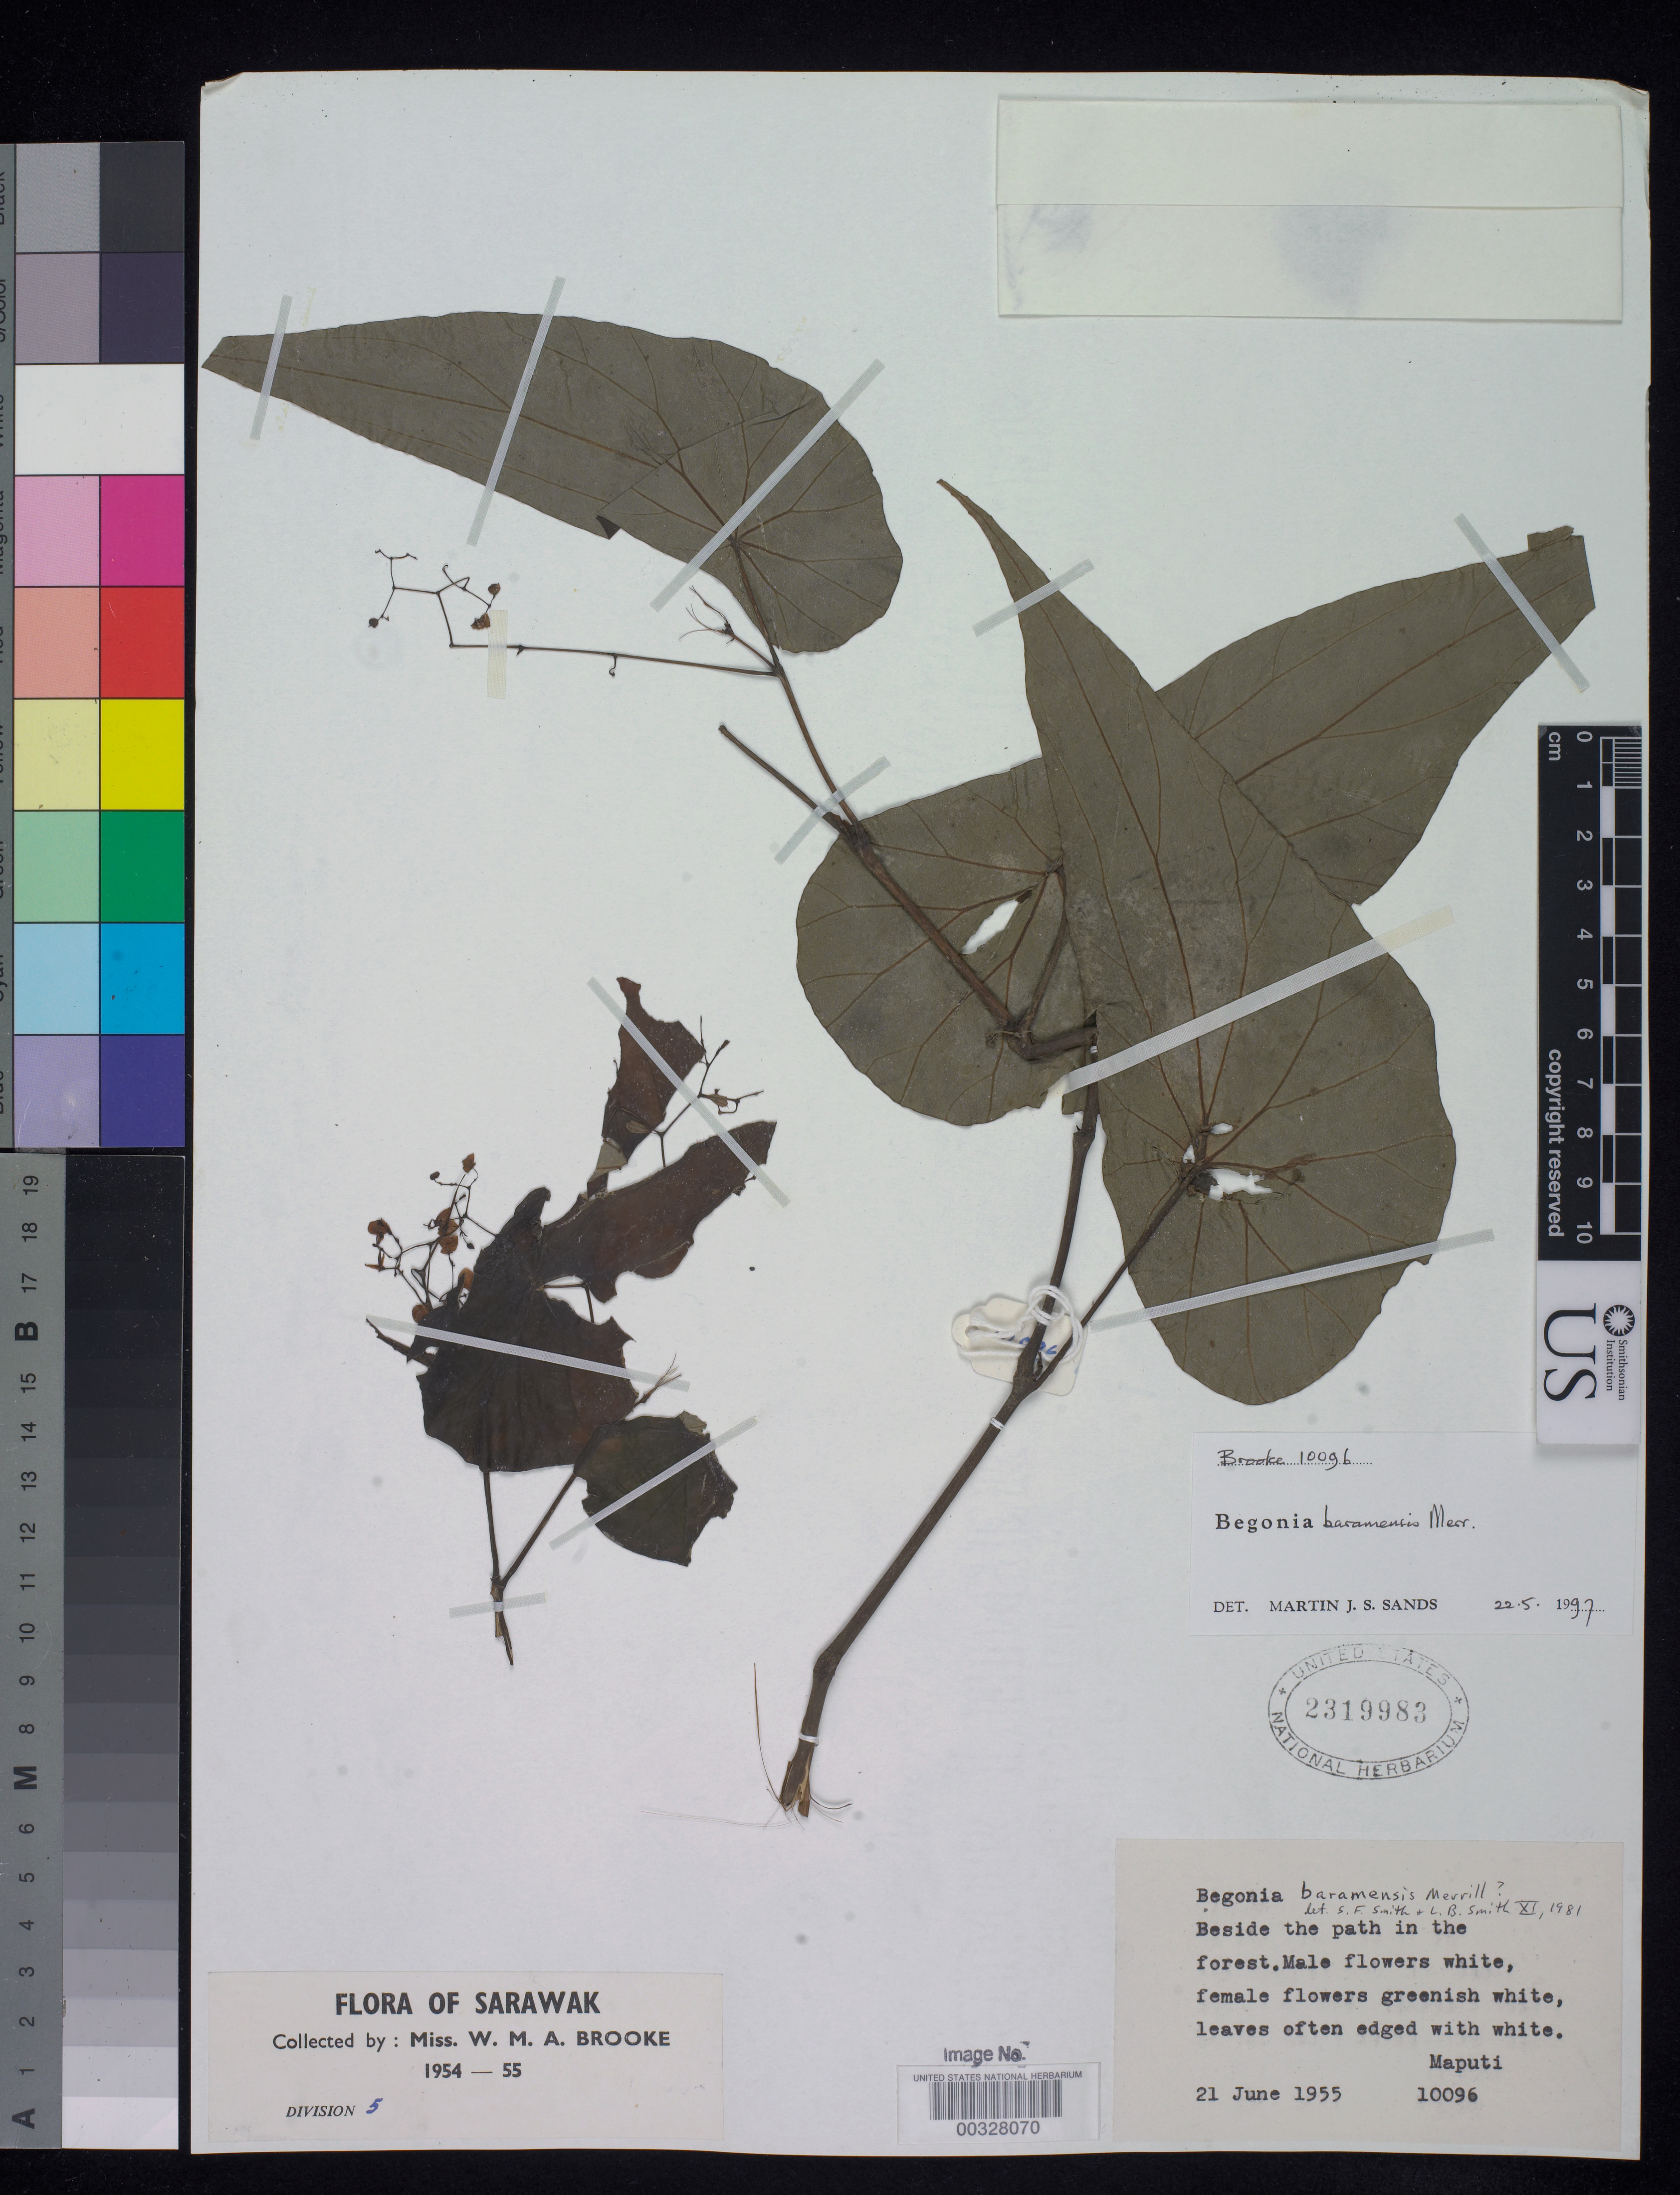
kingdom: Plantae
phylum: Tracheophyta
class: Magnoliopsida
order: Cucurbitales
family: Begoniaceae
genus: Begonia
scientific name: Begonia baramensis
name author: Merr.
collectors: W. Brooke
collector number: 10096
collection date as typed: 21 Jun 1955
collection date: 1955-06-21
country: Malaysia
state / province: Sarawak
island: Borneo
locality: Maputi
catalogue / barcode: US 2319983